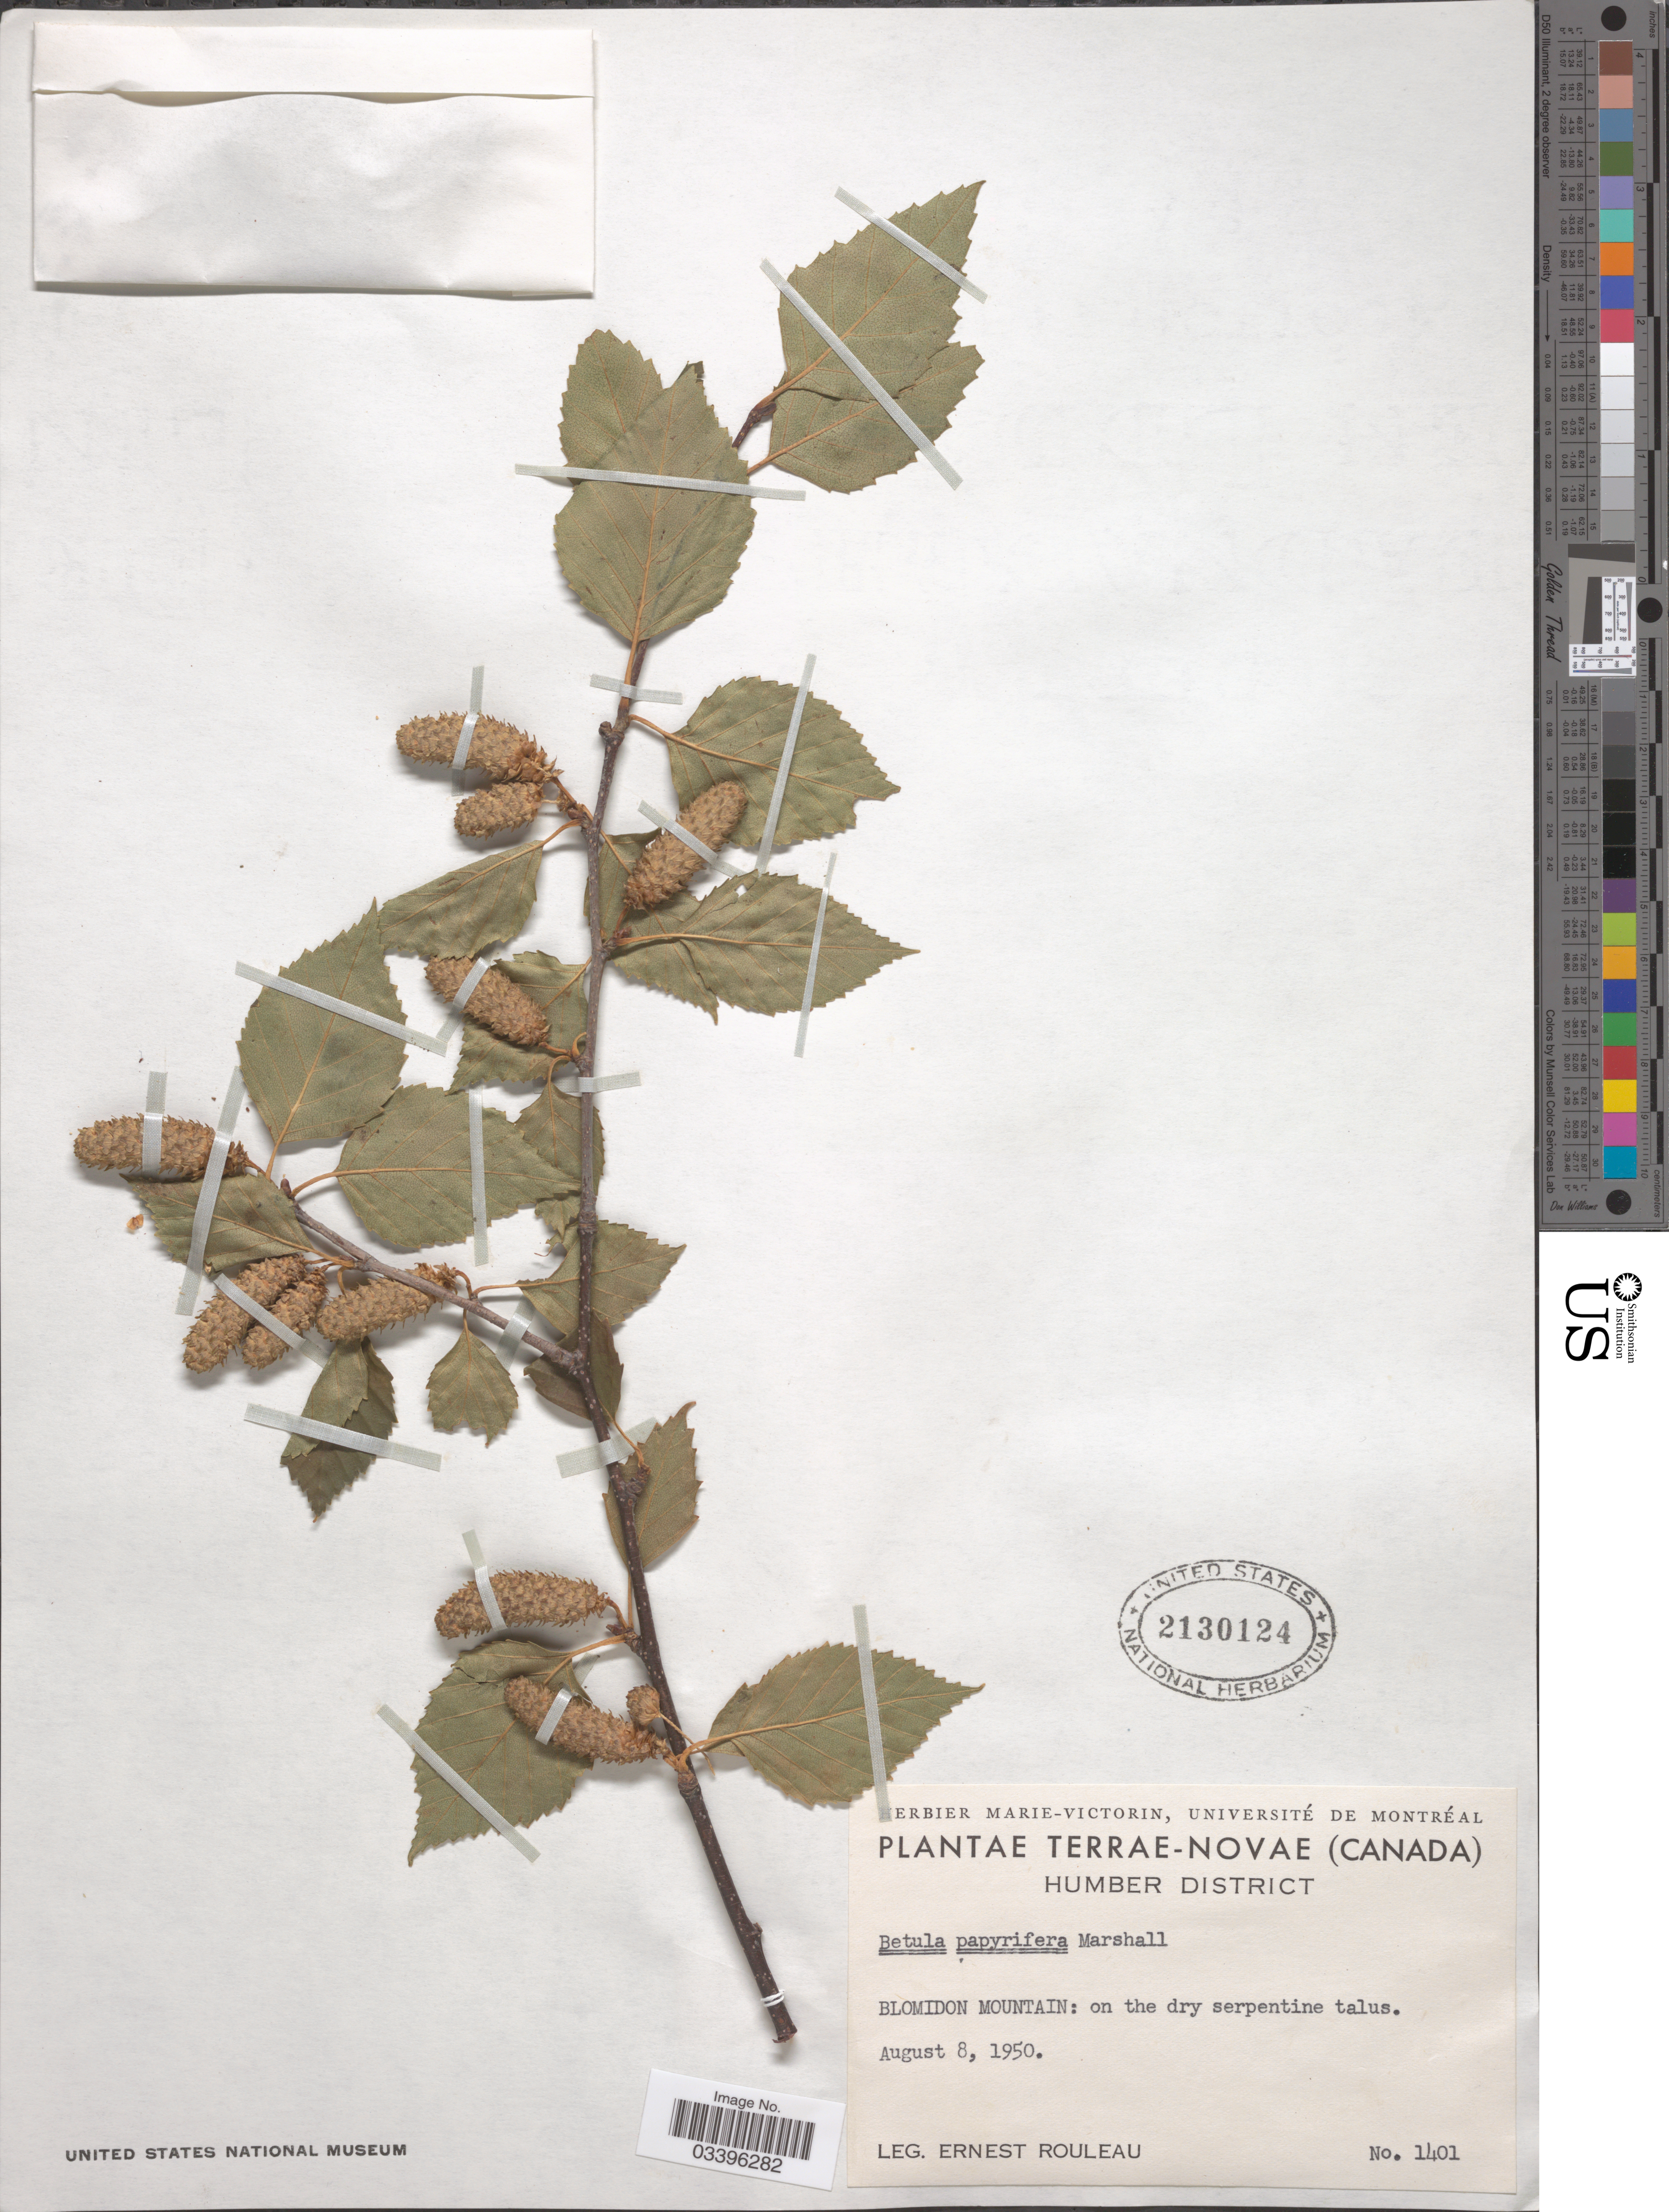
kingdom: Plantae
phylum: Tracheophyta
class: Magnoliopsida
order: Fagales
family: Betulaceae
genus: Betula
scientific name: Betula papyrifera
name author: Marshall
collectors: E. Rouleau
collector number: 1401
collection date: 1950-08-08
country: Canada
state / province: Newfoundland and Labrador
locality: Terrae-Novae. Humber District. Blomidon Mountain.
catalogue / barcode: US 2130124